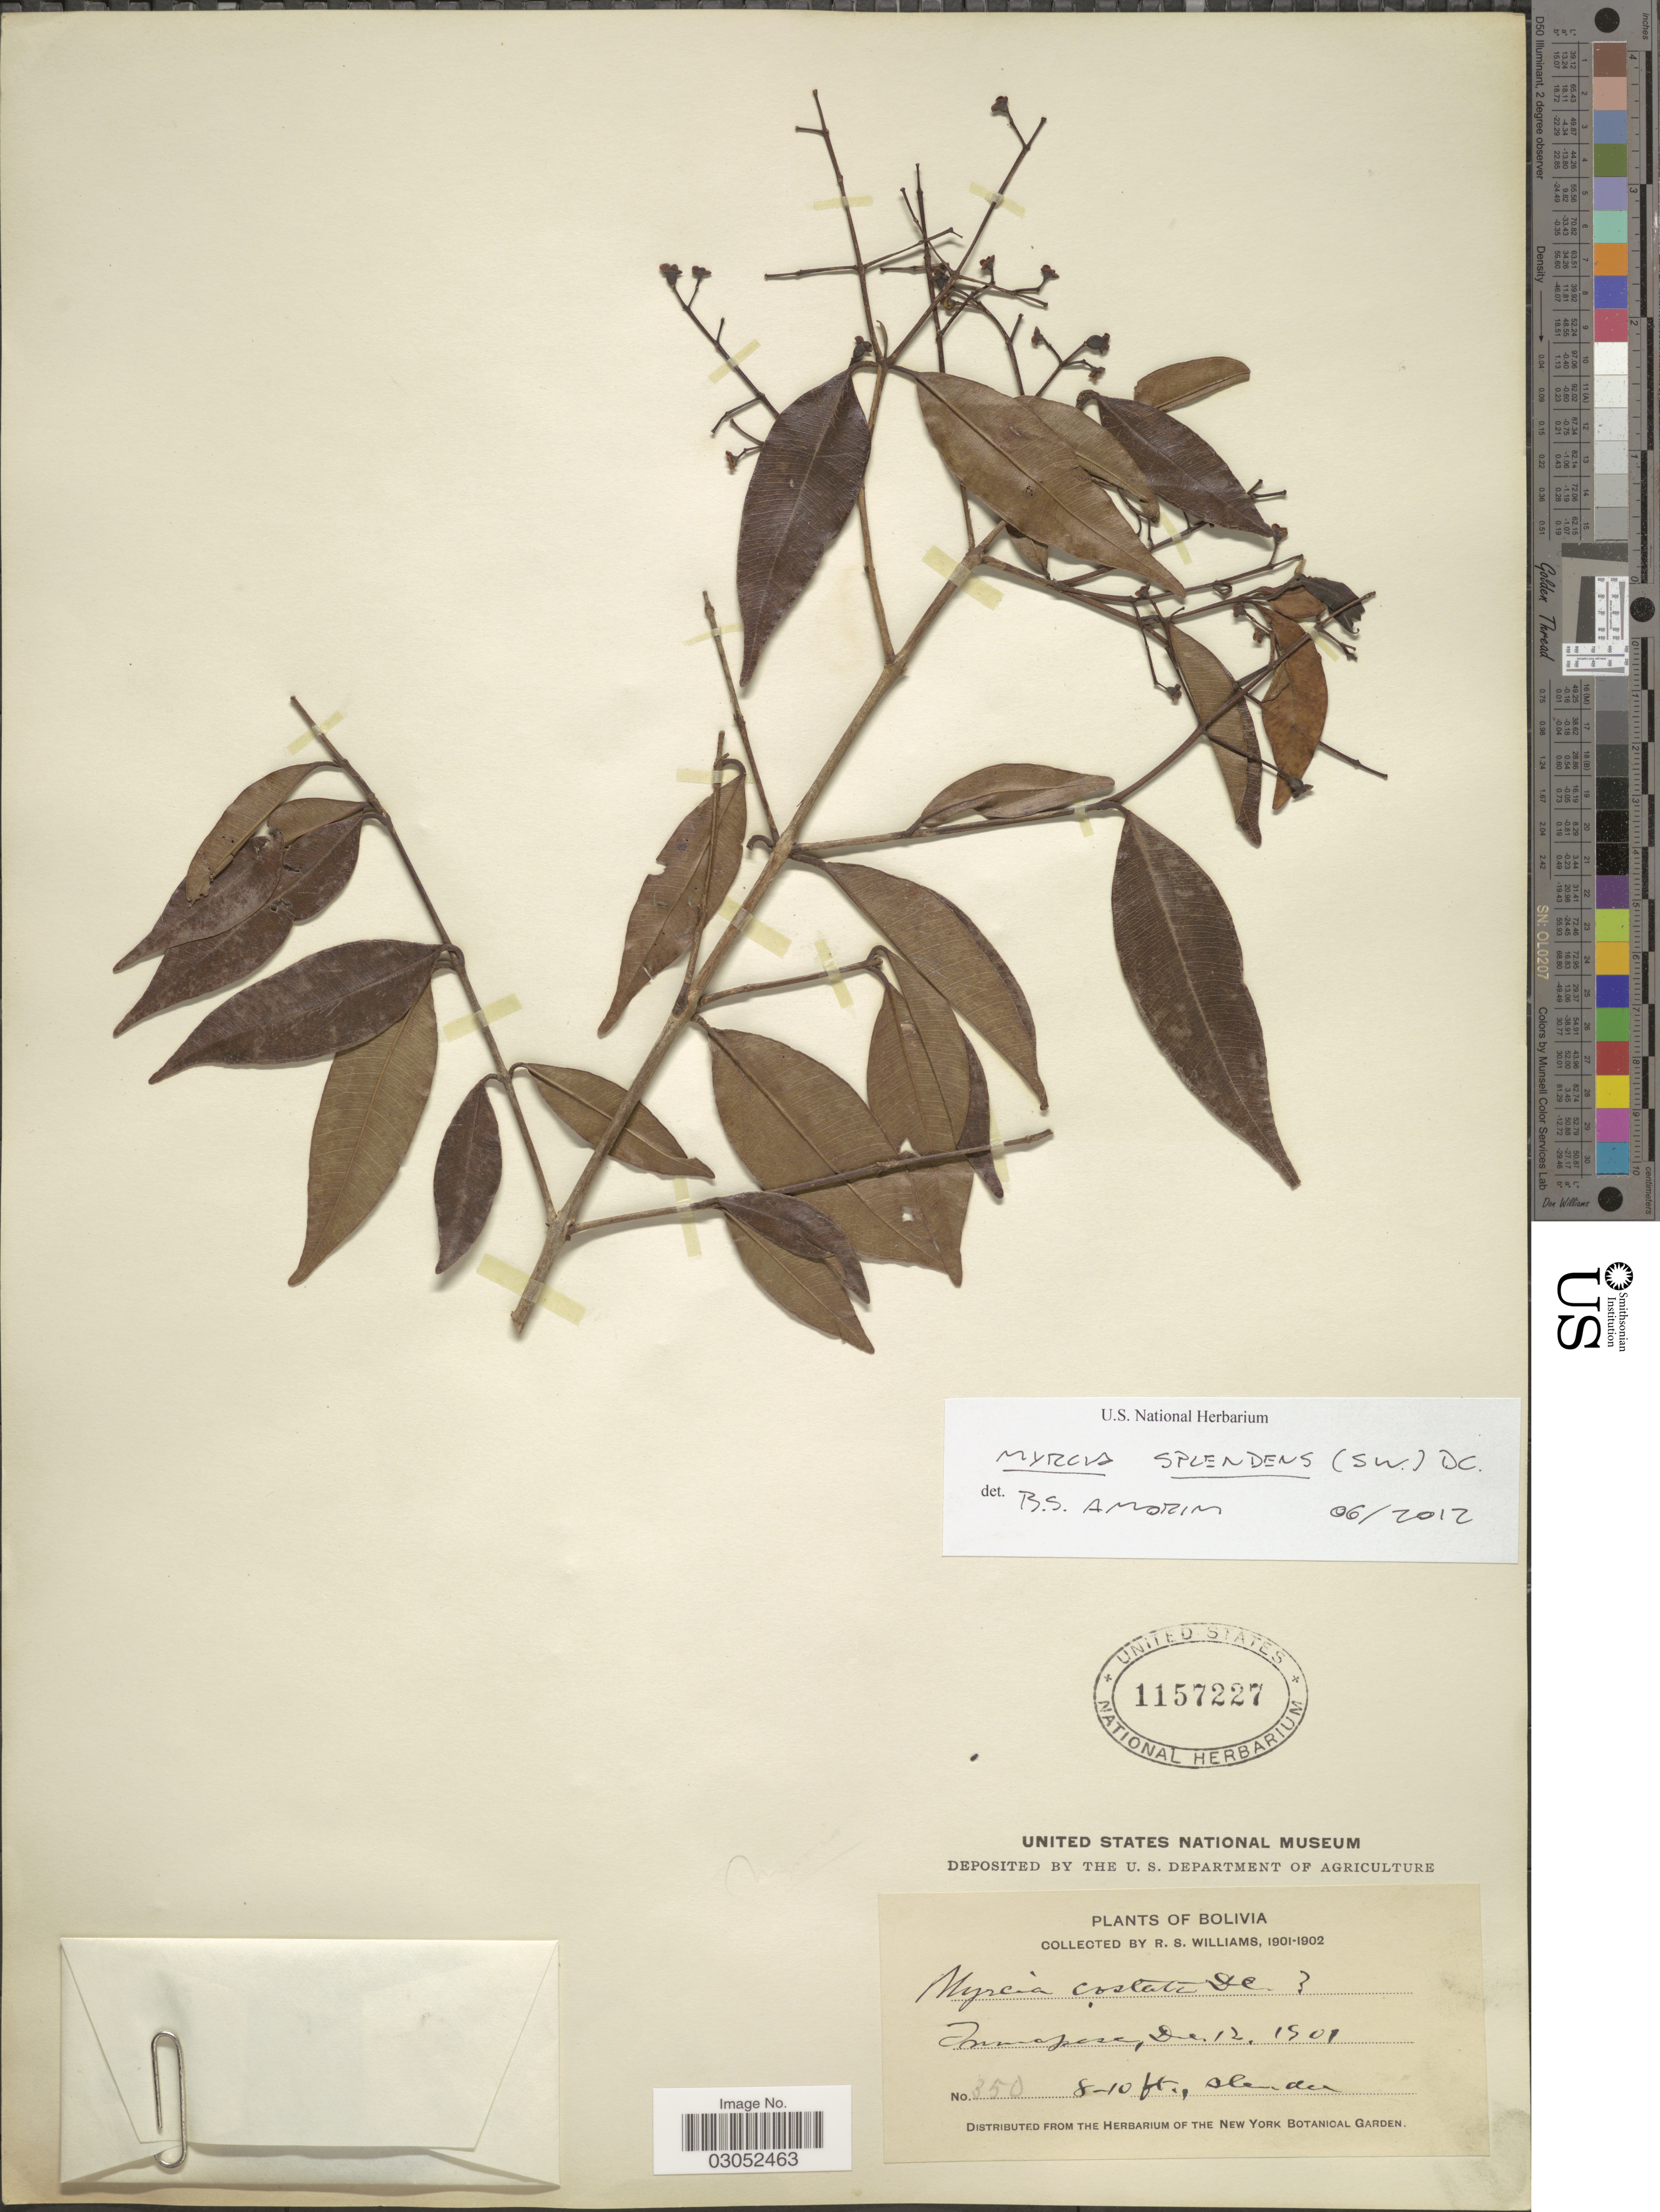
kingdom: Plantae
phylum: Tracheophyta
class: Magnoliopsida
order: Myrtales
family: Myrtaceae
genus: Myrcia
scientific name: Myrcia splendens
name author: (Sw.) DC.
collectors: R. S. Williams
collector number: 350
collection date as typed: Dec. 12, 1901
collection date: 1901-12-12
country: Bolivia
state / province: La Paz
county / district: Iturralde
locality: Tumupasa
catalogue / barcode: US 1157227